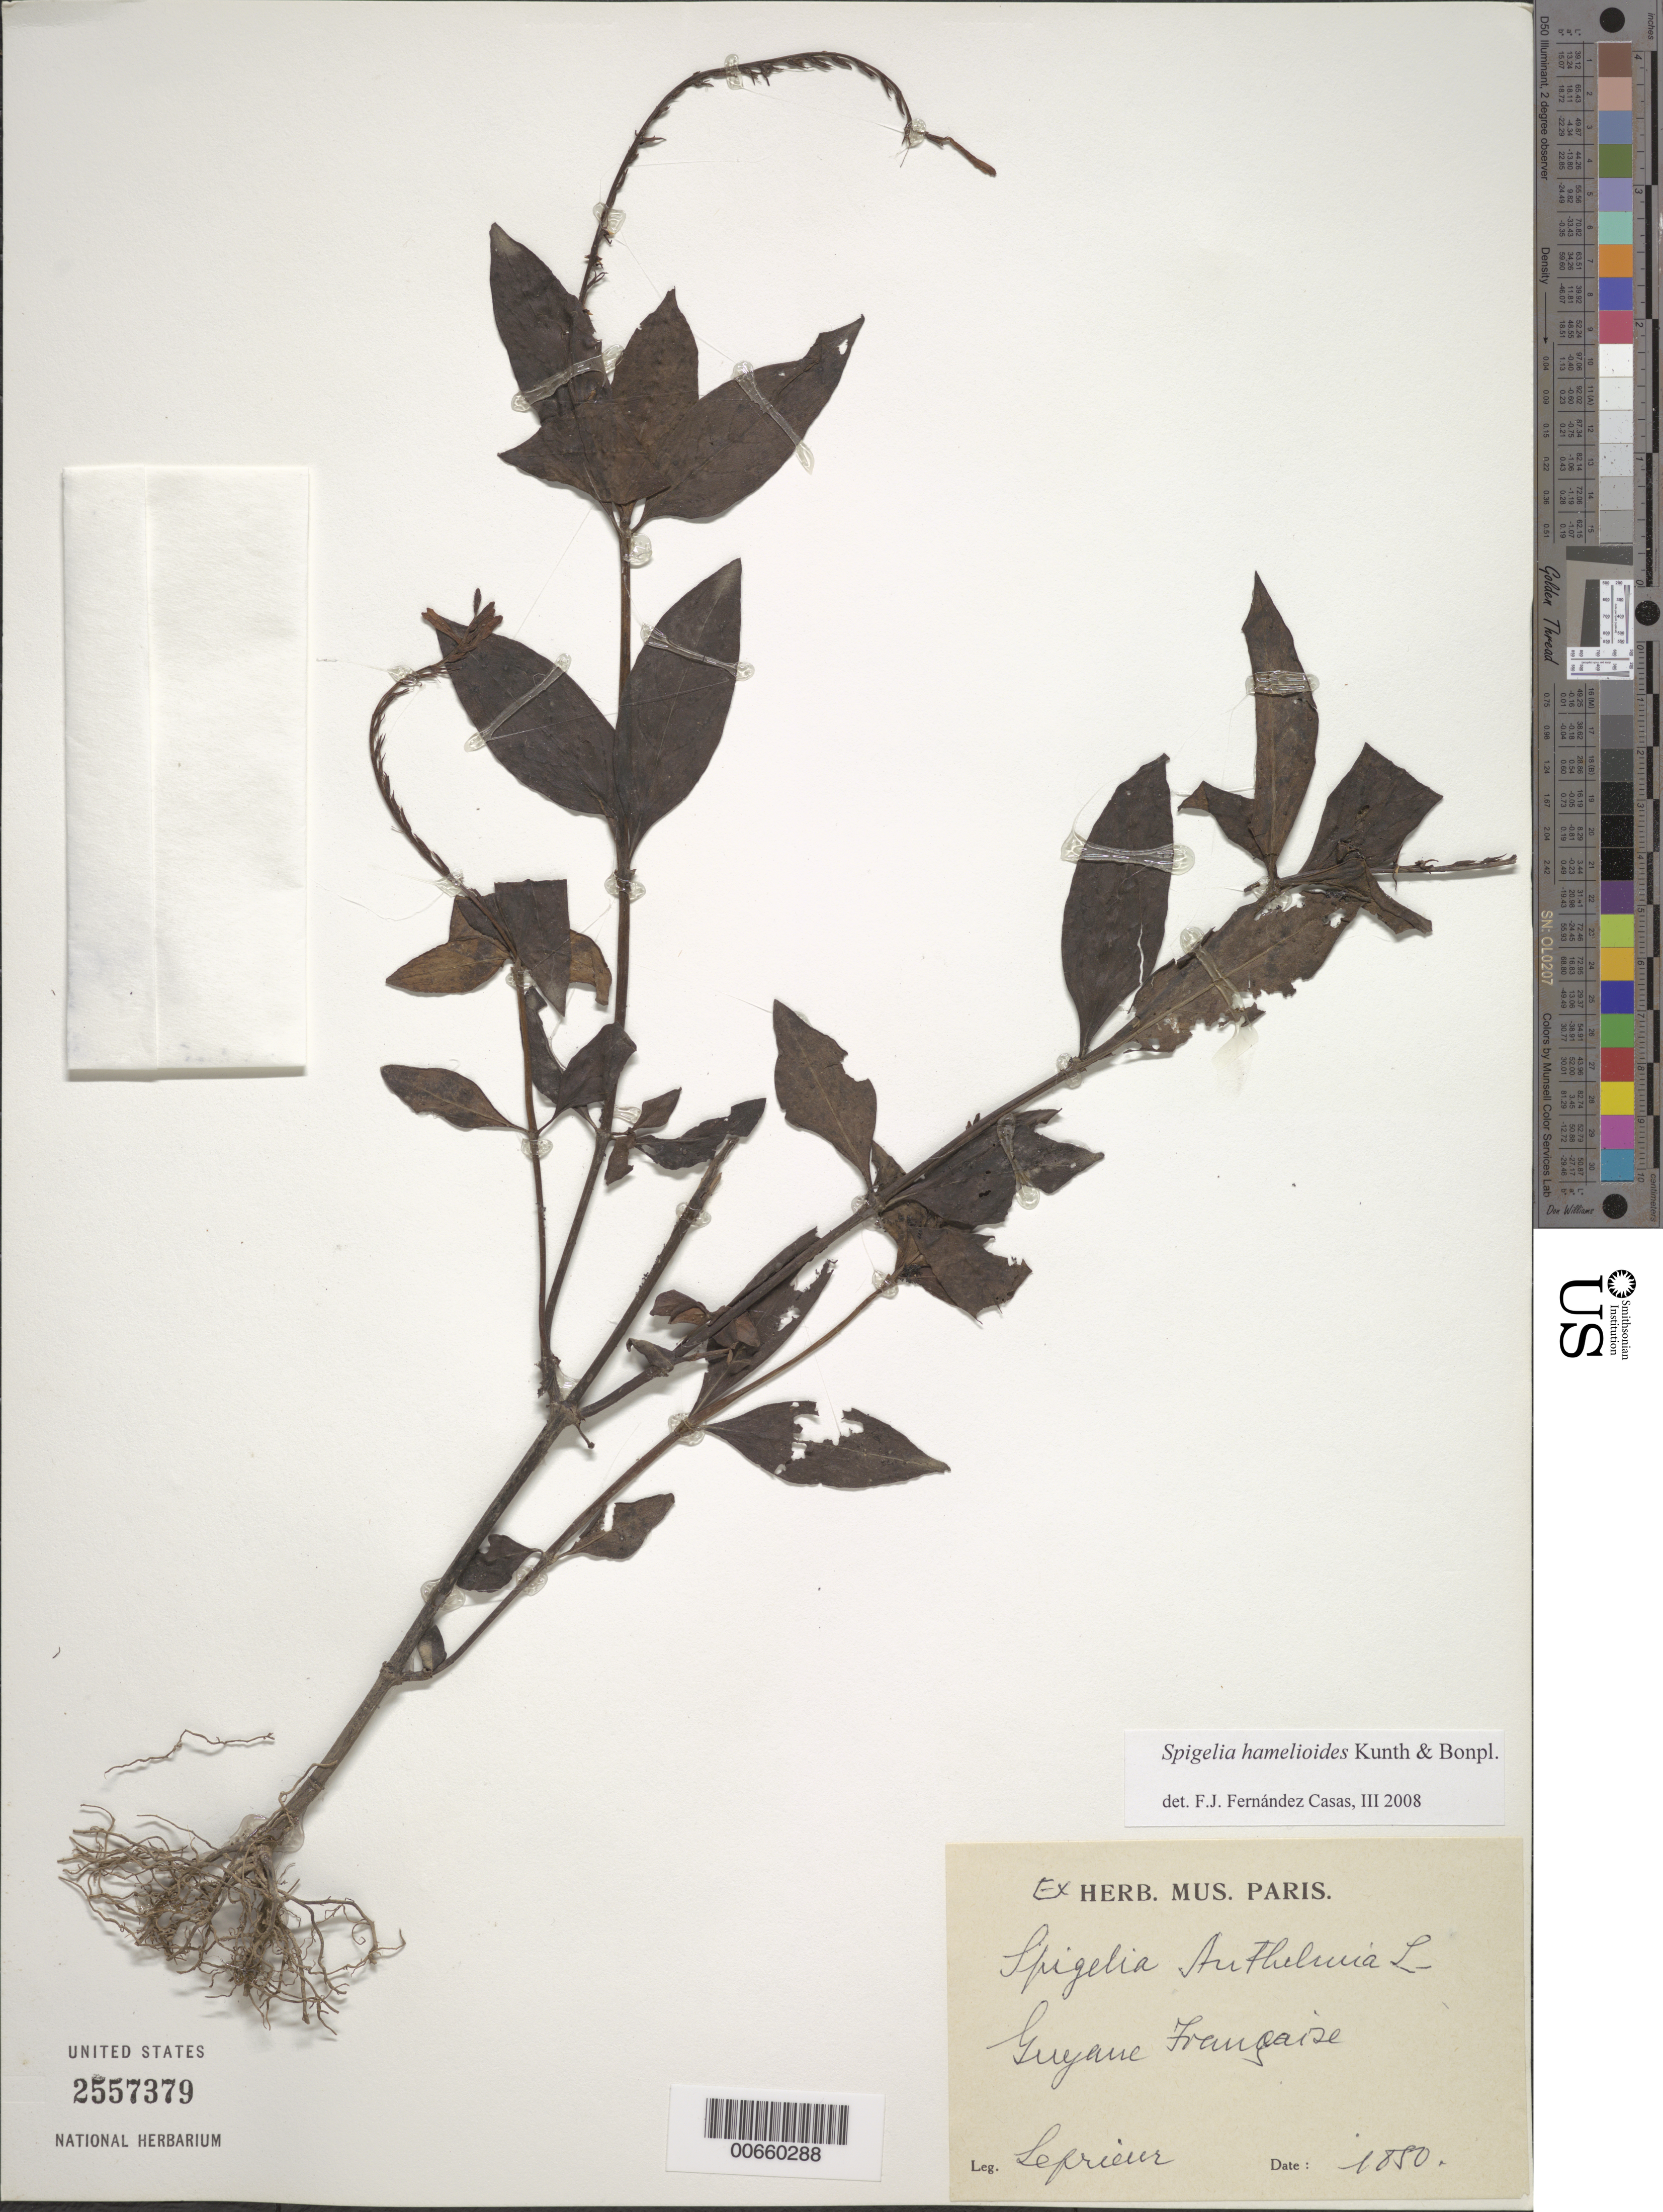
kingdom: Plantae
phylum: Tracheophyta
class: Magnoliopsida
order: Gentianales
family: Loganiaceae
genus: Spigelia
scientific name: Spigelia hamelioides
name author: Kunth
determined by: Fernández Casas, F. J.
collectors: F. M. R. Leprieur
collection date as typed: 1850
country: French Guiana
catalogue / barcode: US 2557379